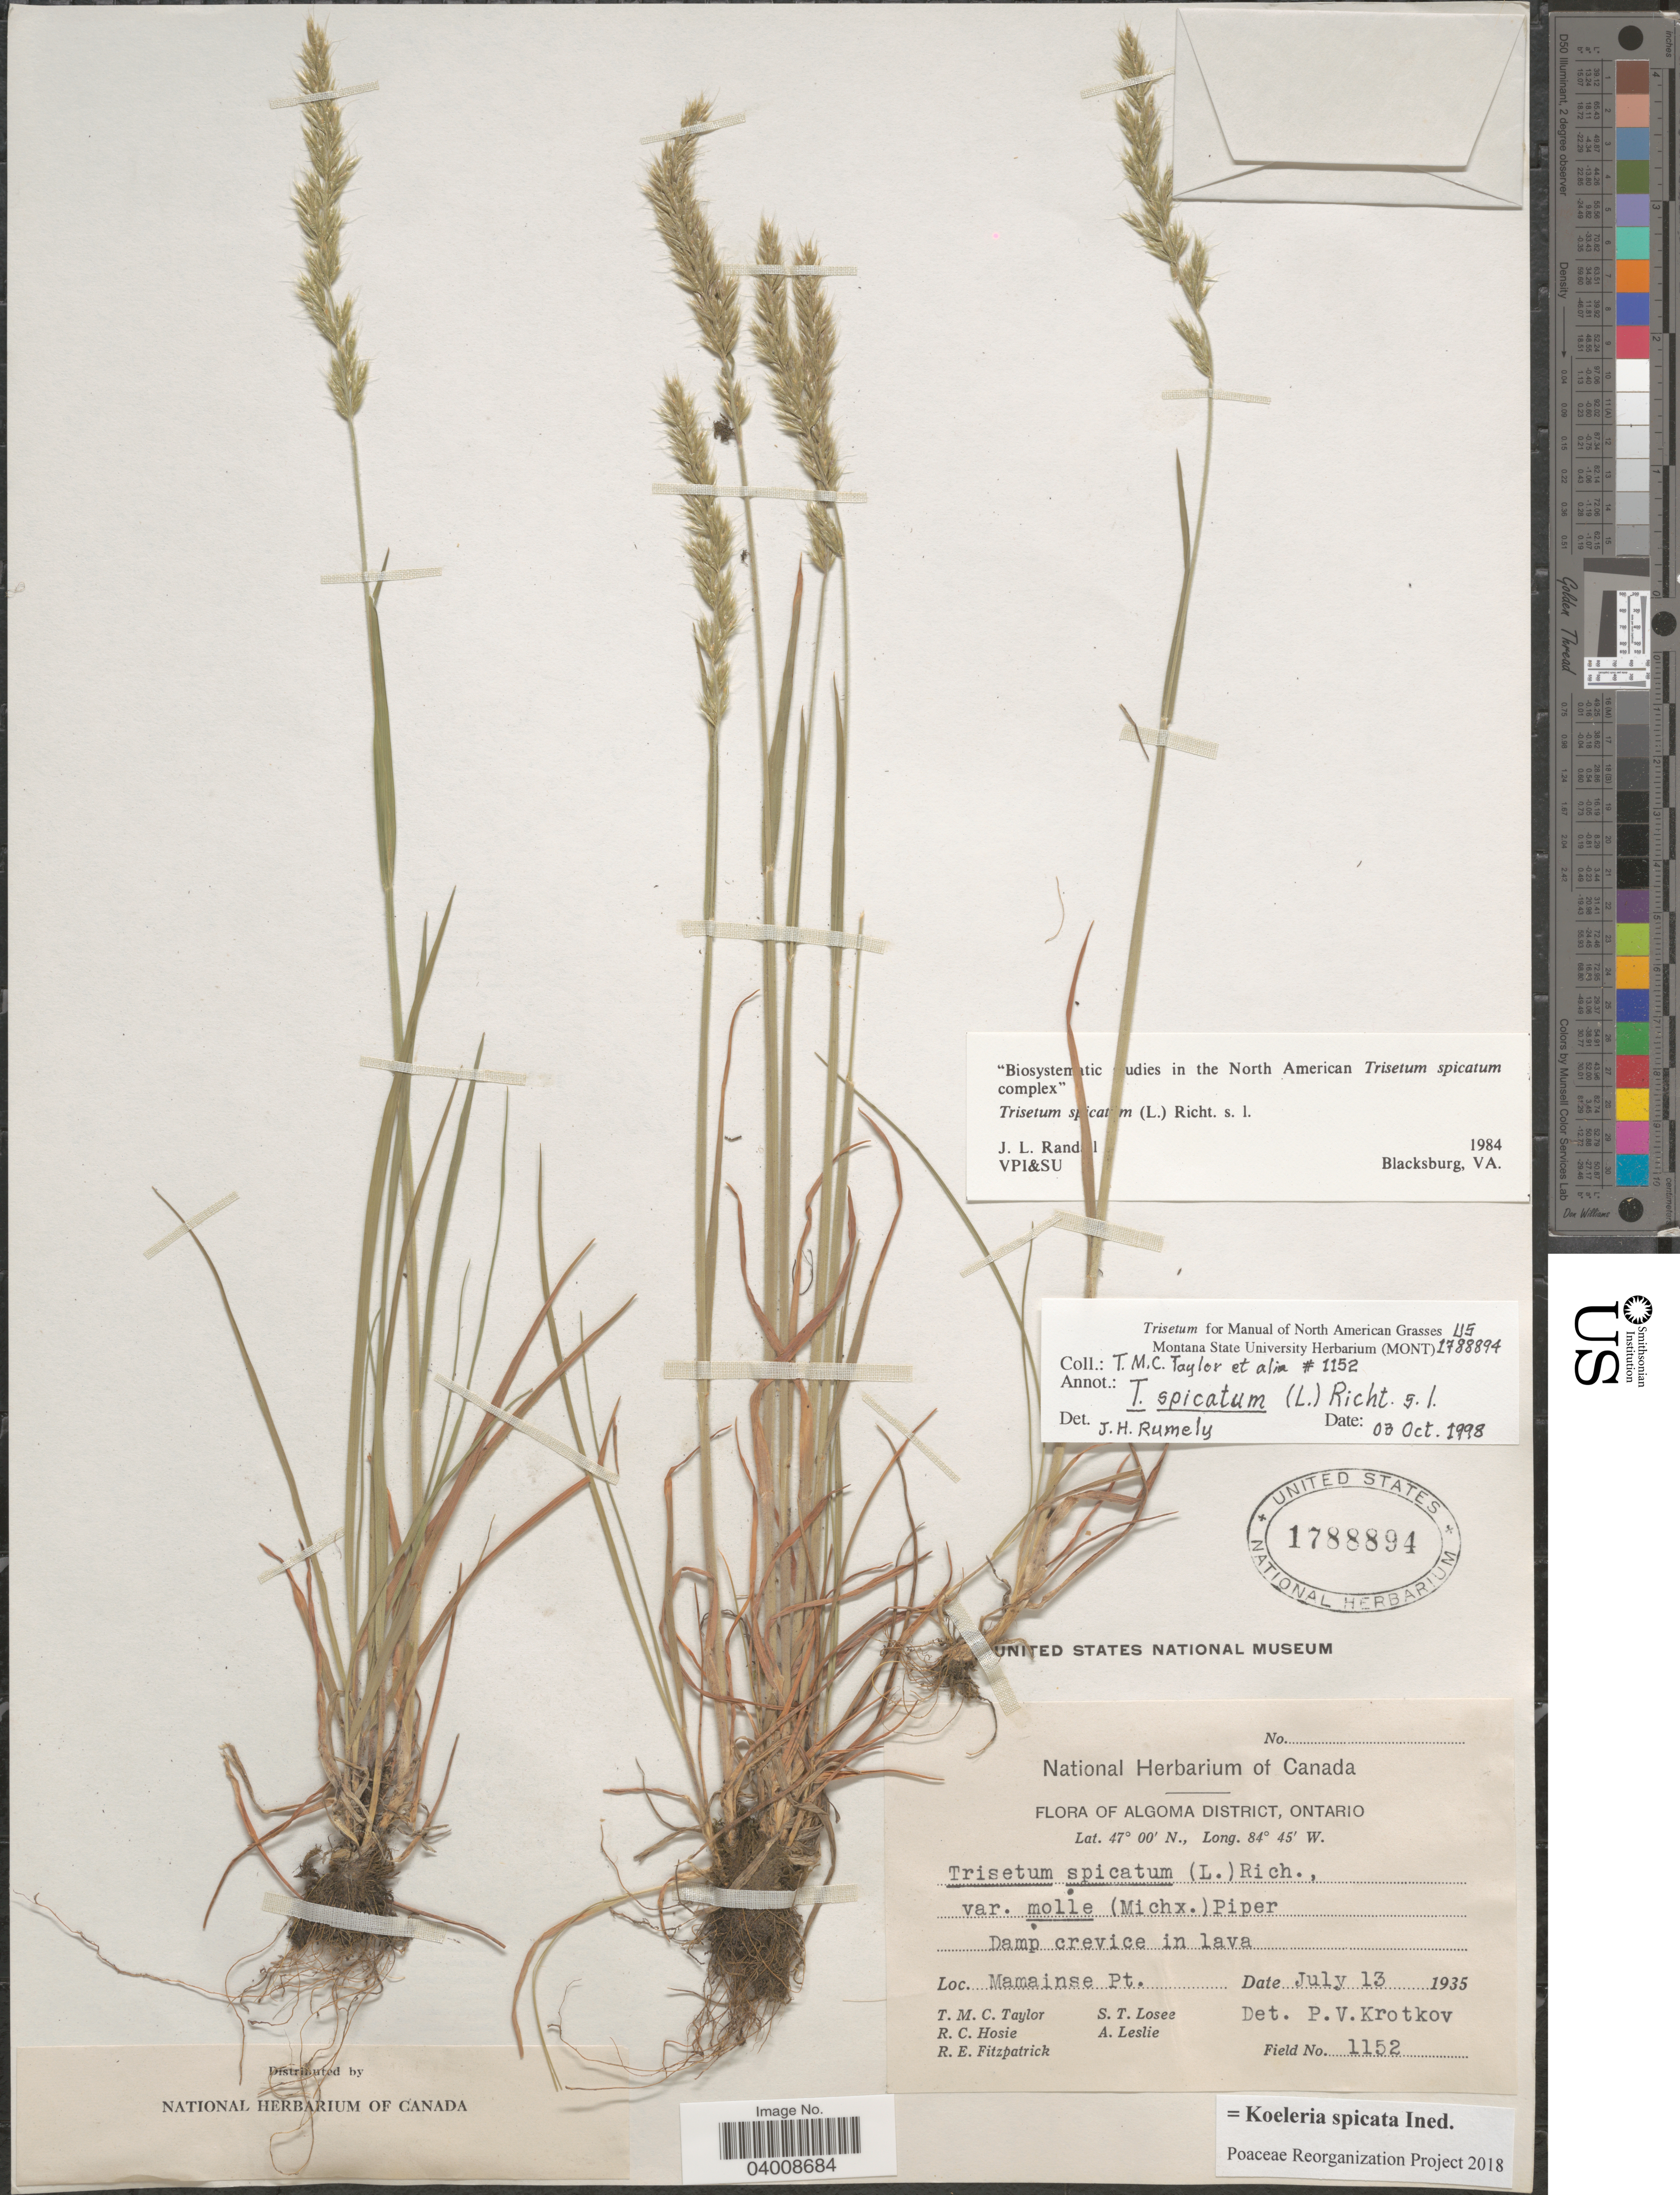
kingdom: Plantae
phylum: Tracheophyta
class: Liliopsida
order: Poales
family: Poaceae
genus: Koeleria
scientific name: Koeleria spicata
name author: (L.) Barberá et al.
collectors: T. M. C. Taylor, R. Hosie, R. Fitzpatrick, S. Losee & A. Leslie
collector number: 1152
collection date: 1935-07-13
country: Canada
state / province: Ontario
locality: Algoma District. Mamainse Pt.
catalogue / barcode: US 1788894